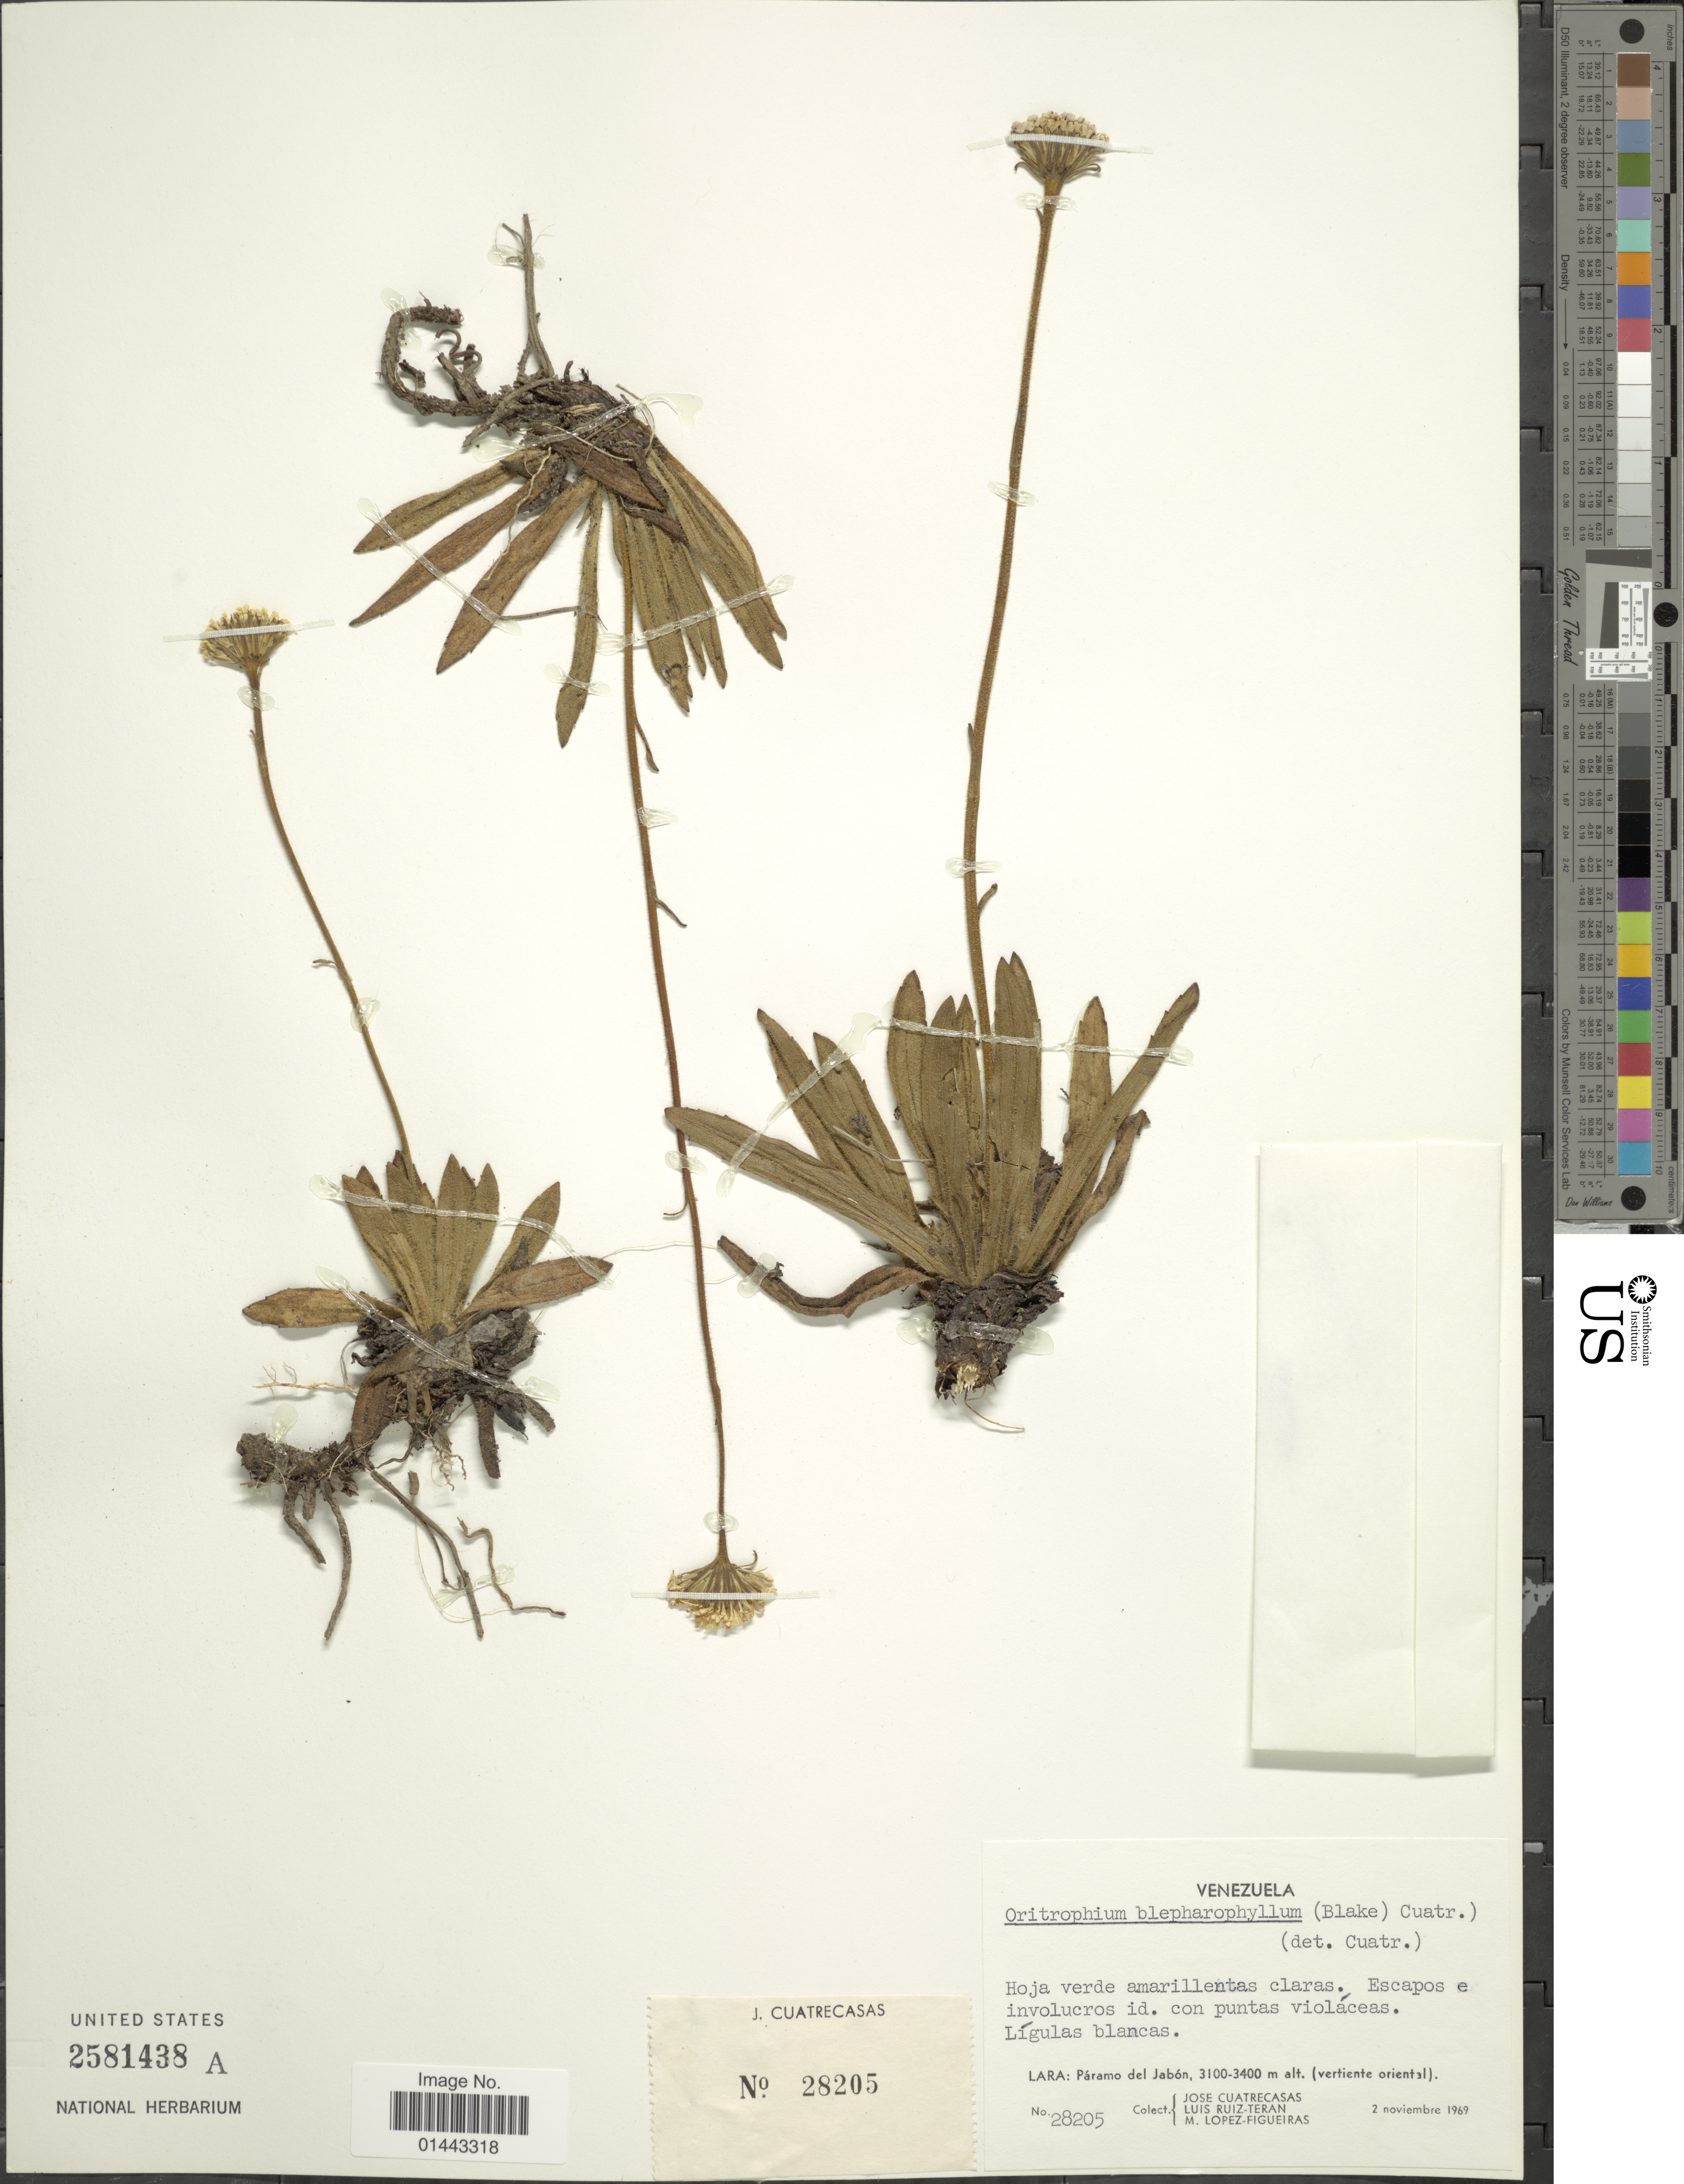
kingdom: Plantae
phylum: Tracheophyta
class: Magnoliopsida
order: Asterales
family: Asteraceae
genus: Oritrophium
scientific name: Oritrophium blepharophyllum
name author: (S.F. Blake) Cuatrec.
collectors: J. Cuatrecasas, L. Teran & M. López Figueiras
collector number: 28205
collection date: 1969-11-02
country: Venezuela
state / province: Lara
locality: Paramo del Jabon (vertiente oriental).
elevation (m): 3100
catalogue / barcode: US 2581438A